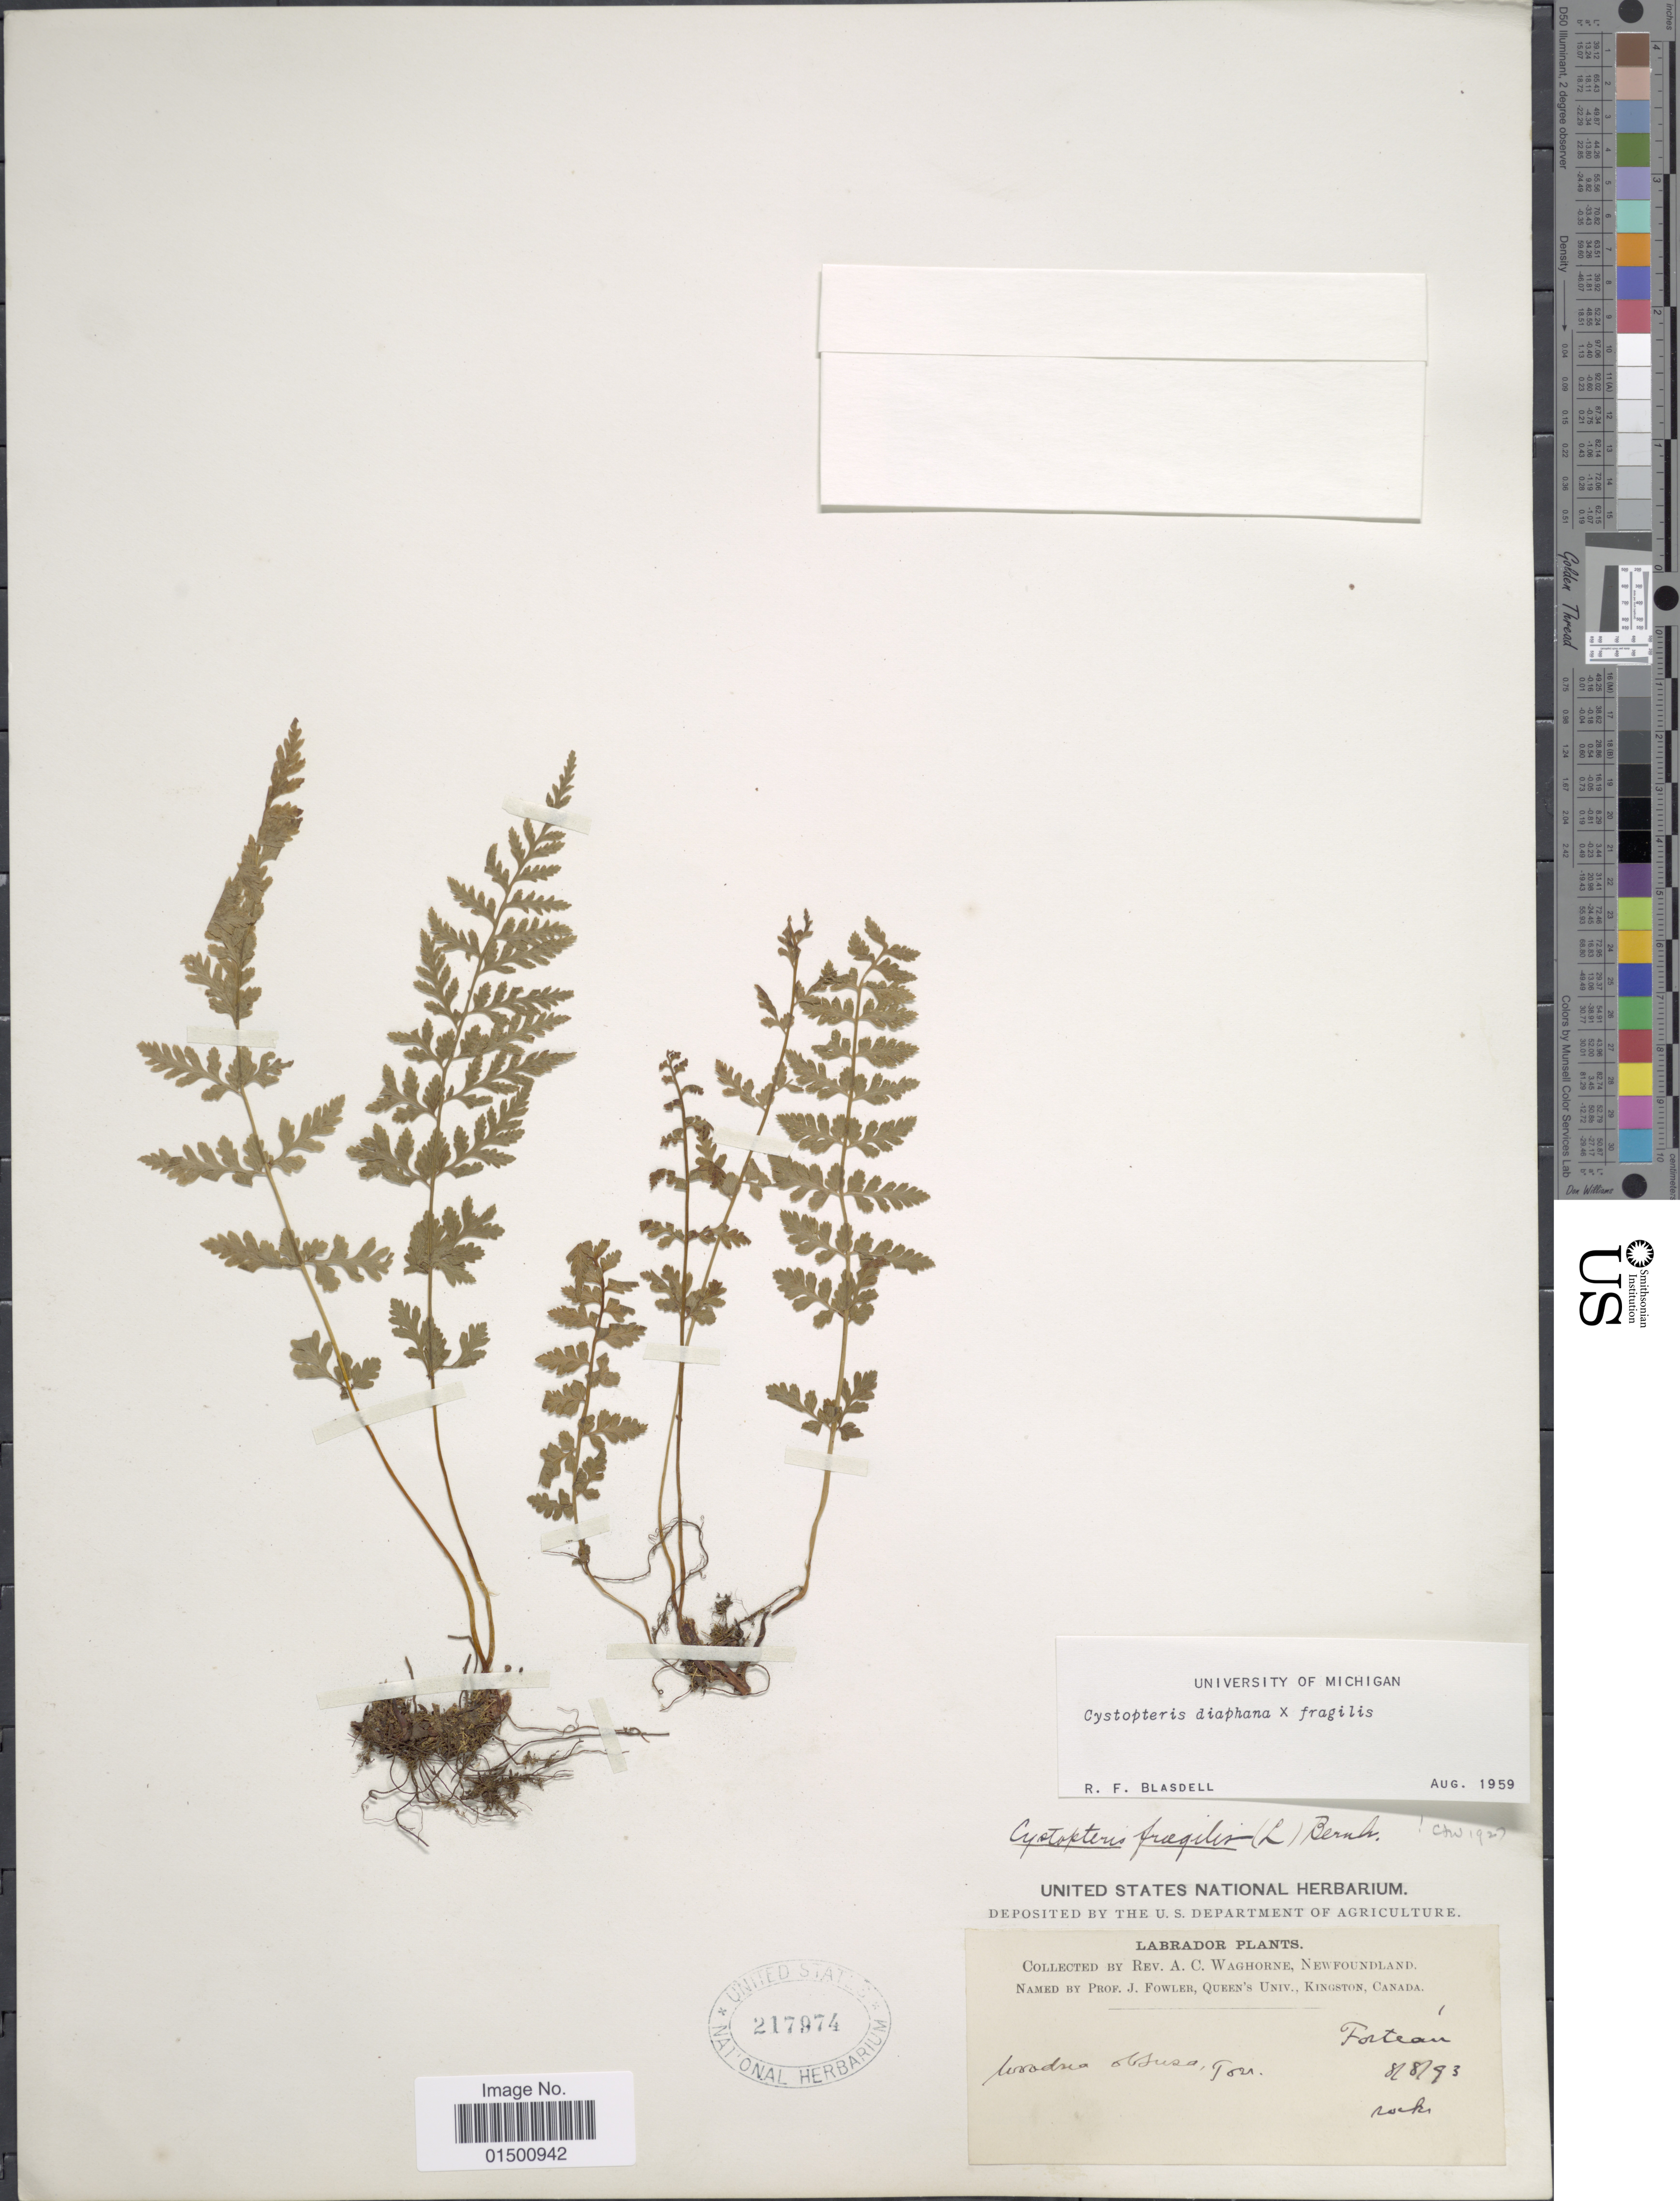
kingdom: Plantae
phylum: Tracheophyta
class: Polypodiopsida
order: Polypodiales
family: Cystopteridaceae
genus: Cystopteris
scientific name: Cystopteris diaphana x C. fragilis (L.) Bernh.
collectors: A. Waghorne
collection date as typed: Transcribed d/m/y: 8/8/93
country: Canada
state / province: Newfoundland and Labrador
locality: Labrador, Forteau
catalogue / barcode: US 217974